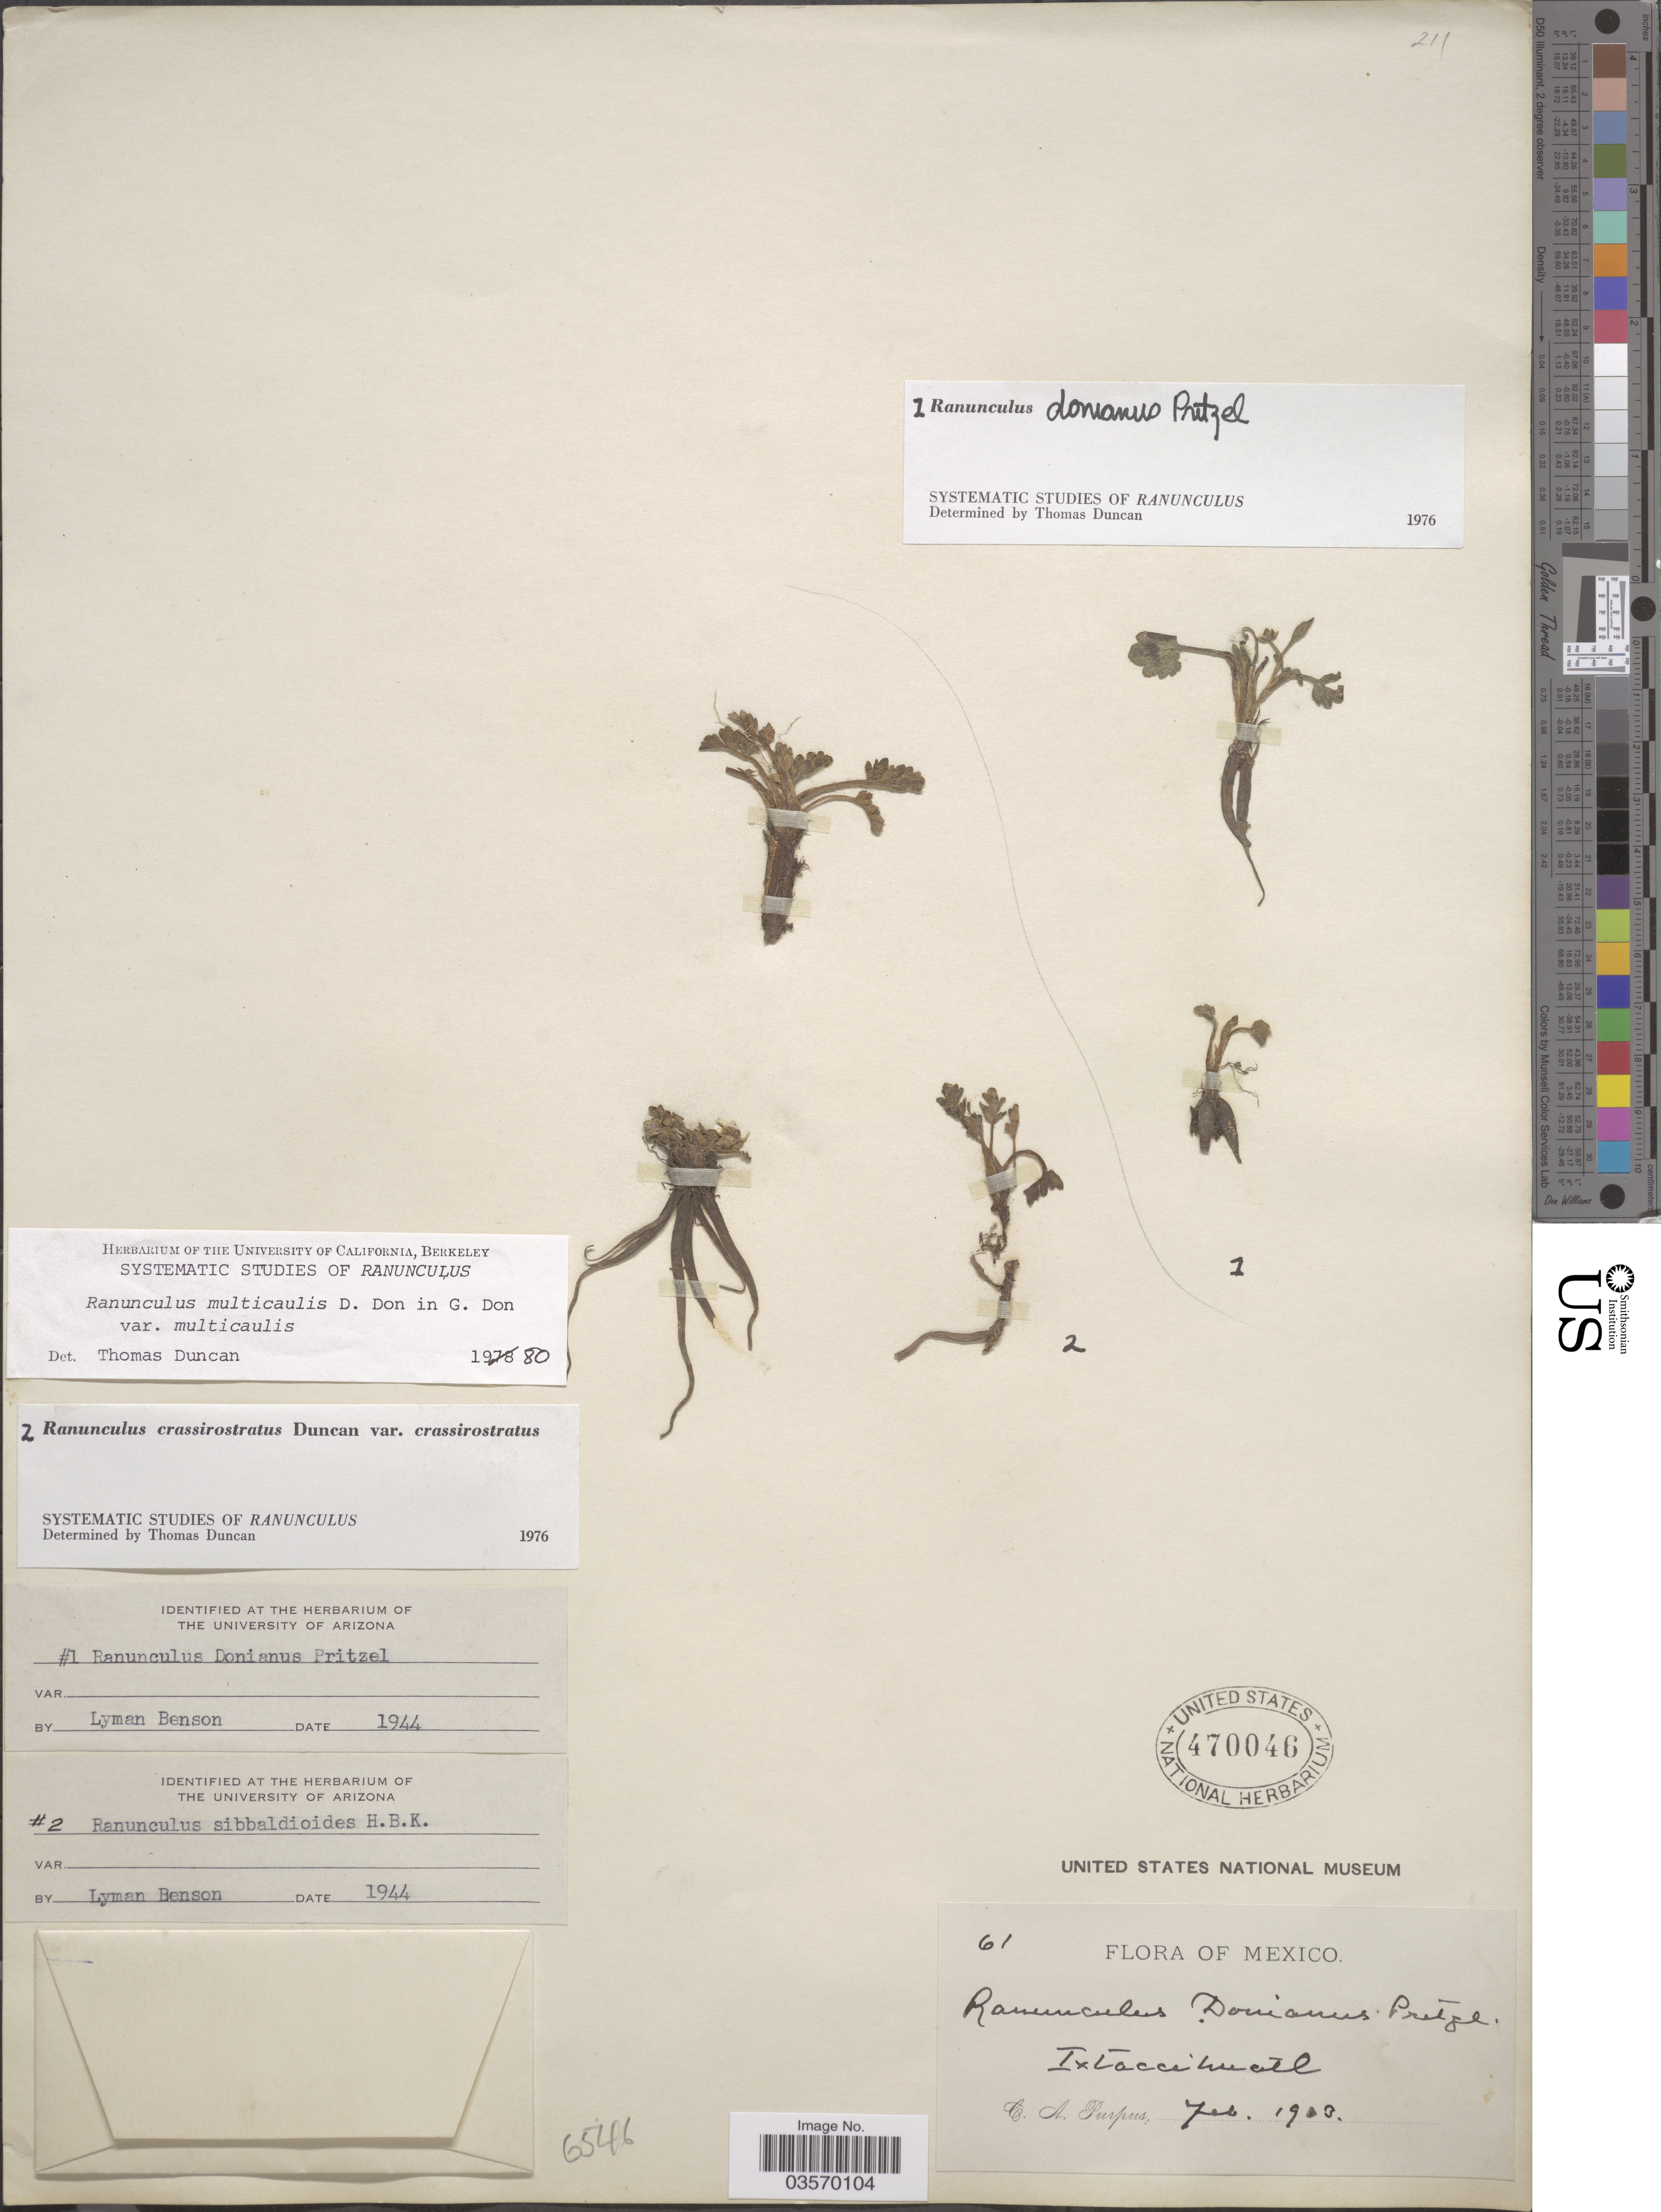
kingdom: Plantae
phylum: Tracheophyta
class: Magnoliopsida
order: Ranunculales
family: Ranunculaceae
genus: Ranunculus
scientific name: Ranunculus multicaulis var. multicaulis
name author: D. Don ex D. Don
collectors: C. A. Purpus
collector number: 61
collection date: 1903-02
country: Mexico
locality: Ixtaccihuatl.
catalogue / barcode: US 470046